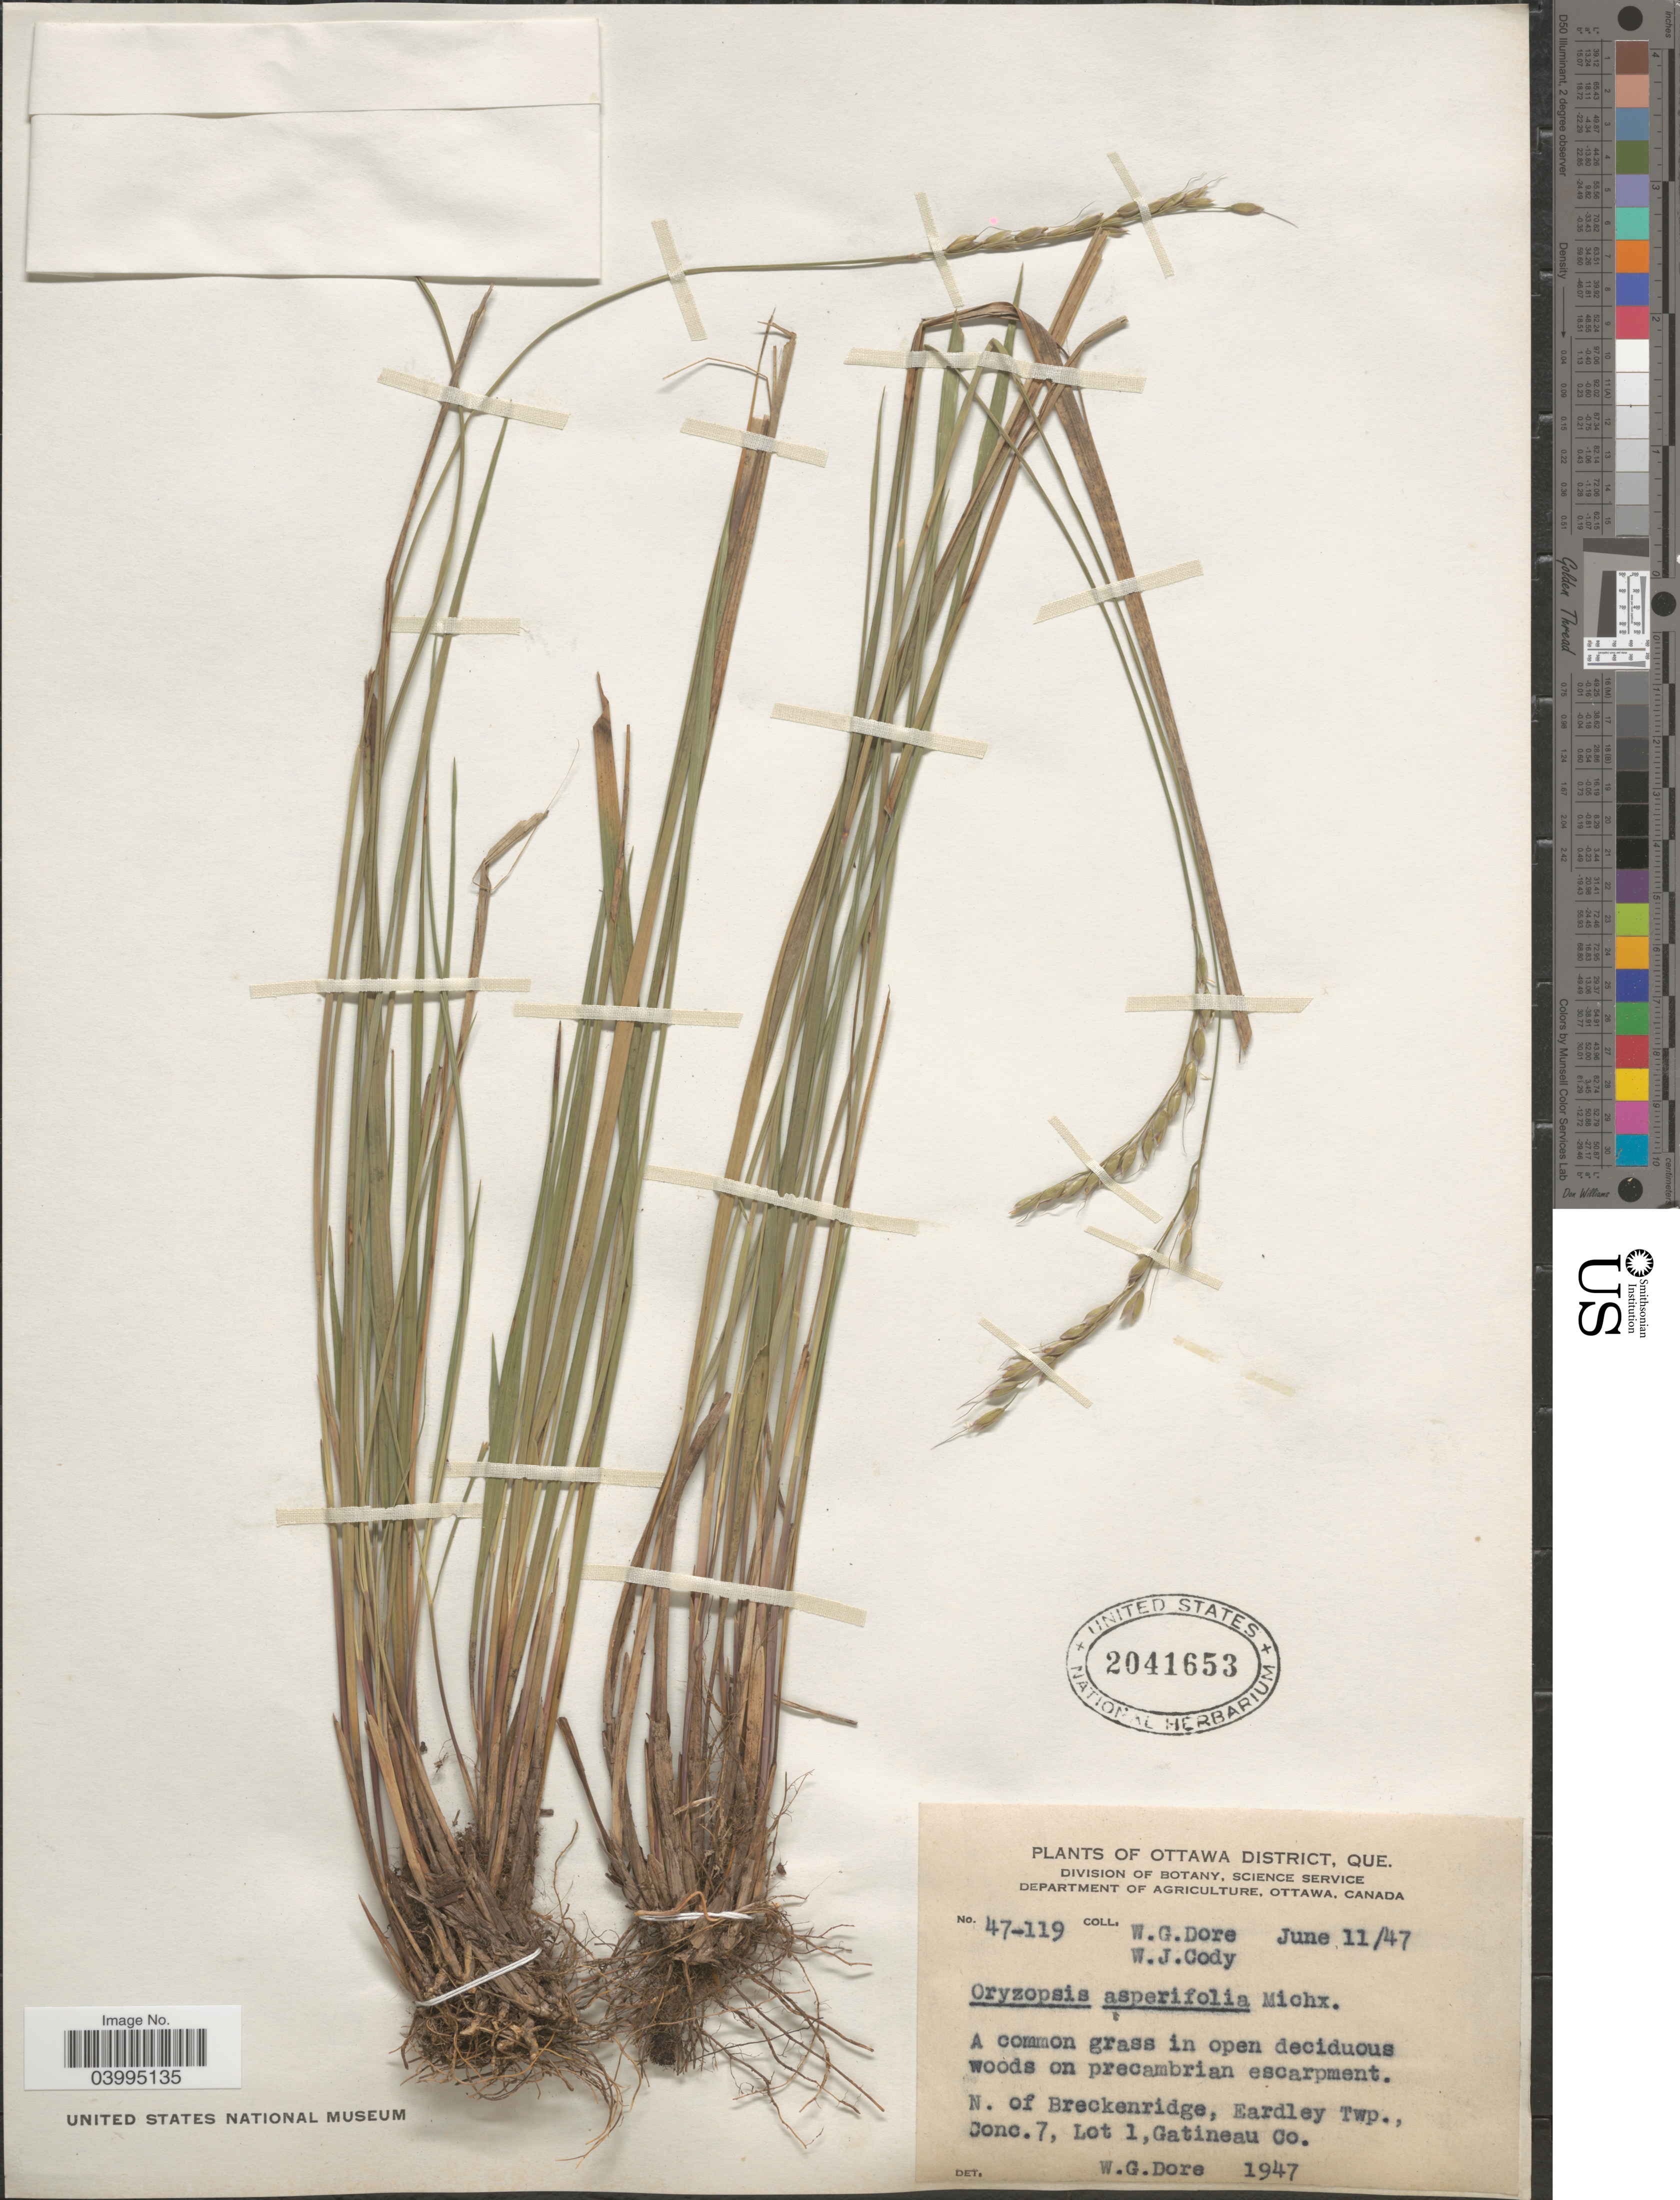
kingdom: Plantae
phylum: Tracheophyta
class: Liliopsida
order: Poales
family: Poaceae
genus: Oryzopsis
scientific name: Oryzopsis asperifolia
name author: Michx.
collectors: W. Dore & W. Cody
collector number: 47-119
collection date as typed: Transcribed d/m/y: 11/6/47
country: Canada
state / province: Quebec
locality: Ottawa District. N. of Breckenridge, Eardley Twp., Conc. 7, Lot 1, Gatineau Co.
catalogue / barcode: US 2041653